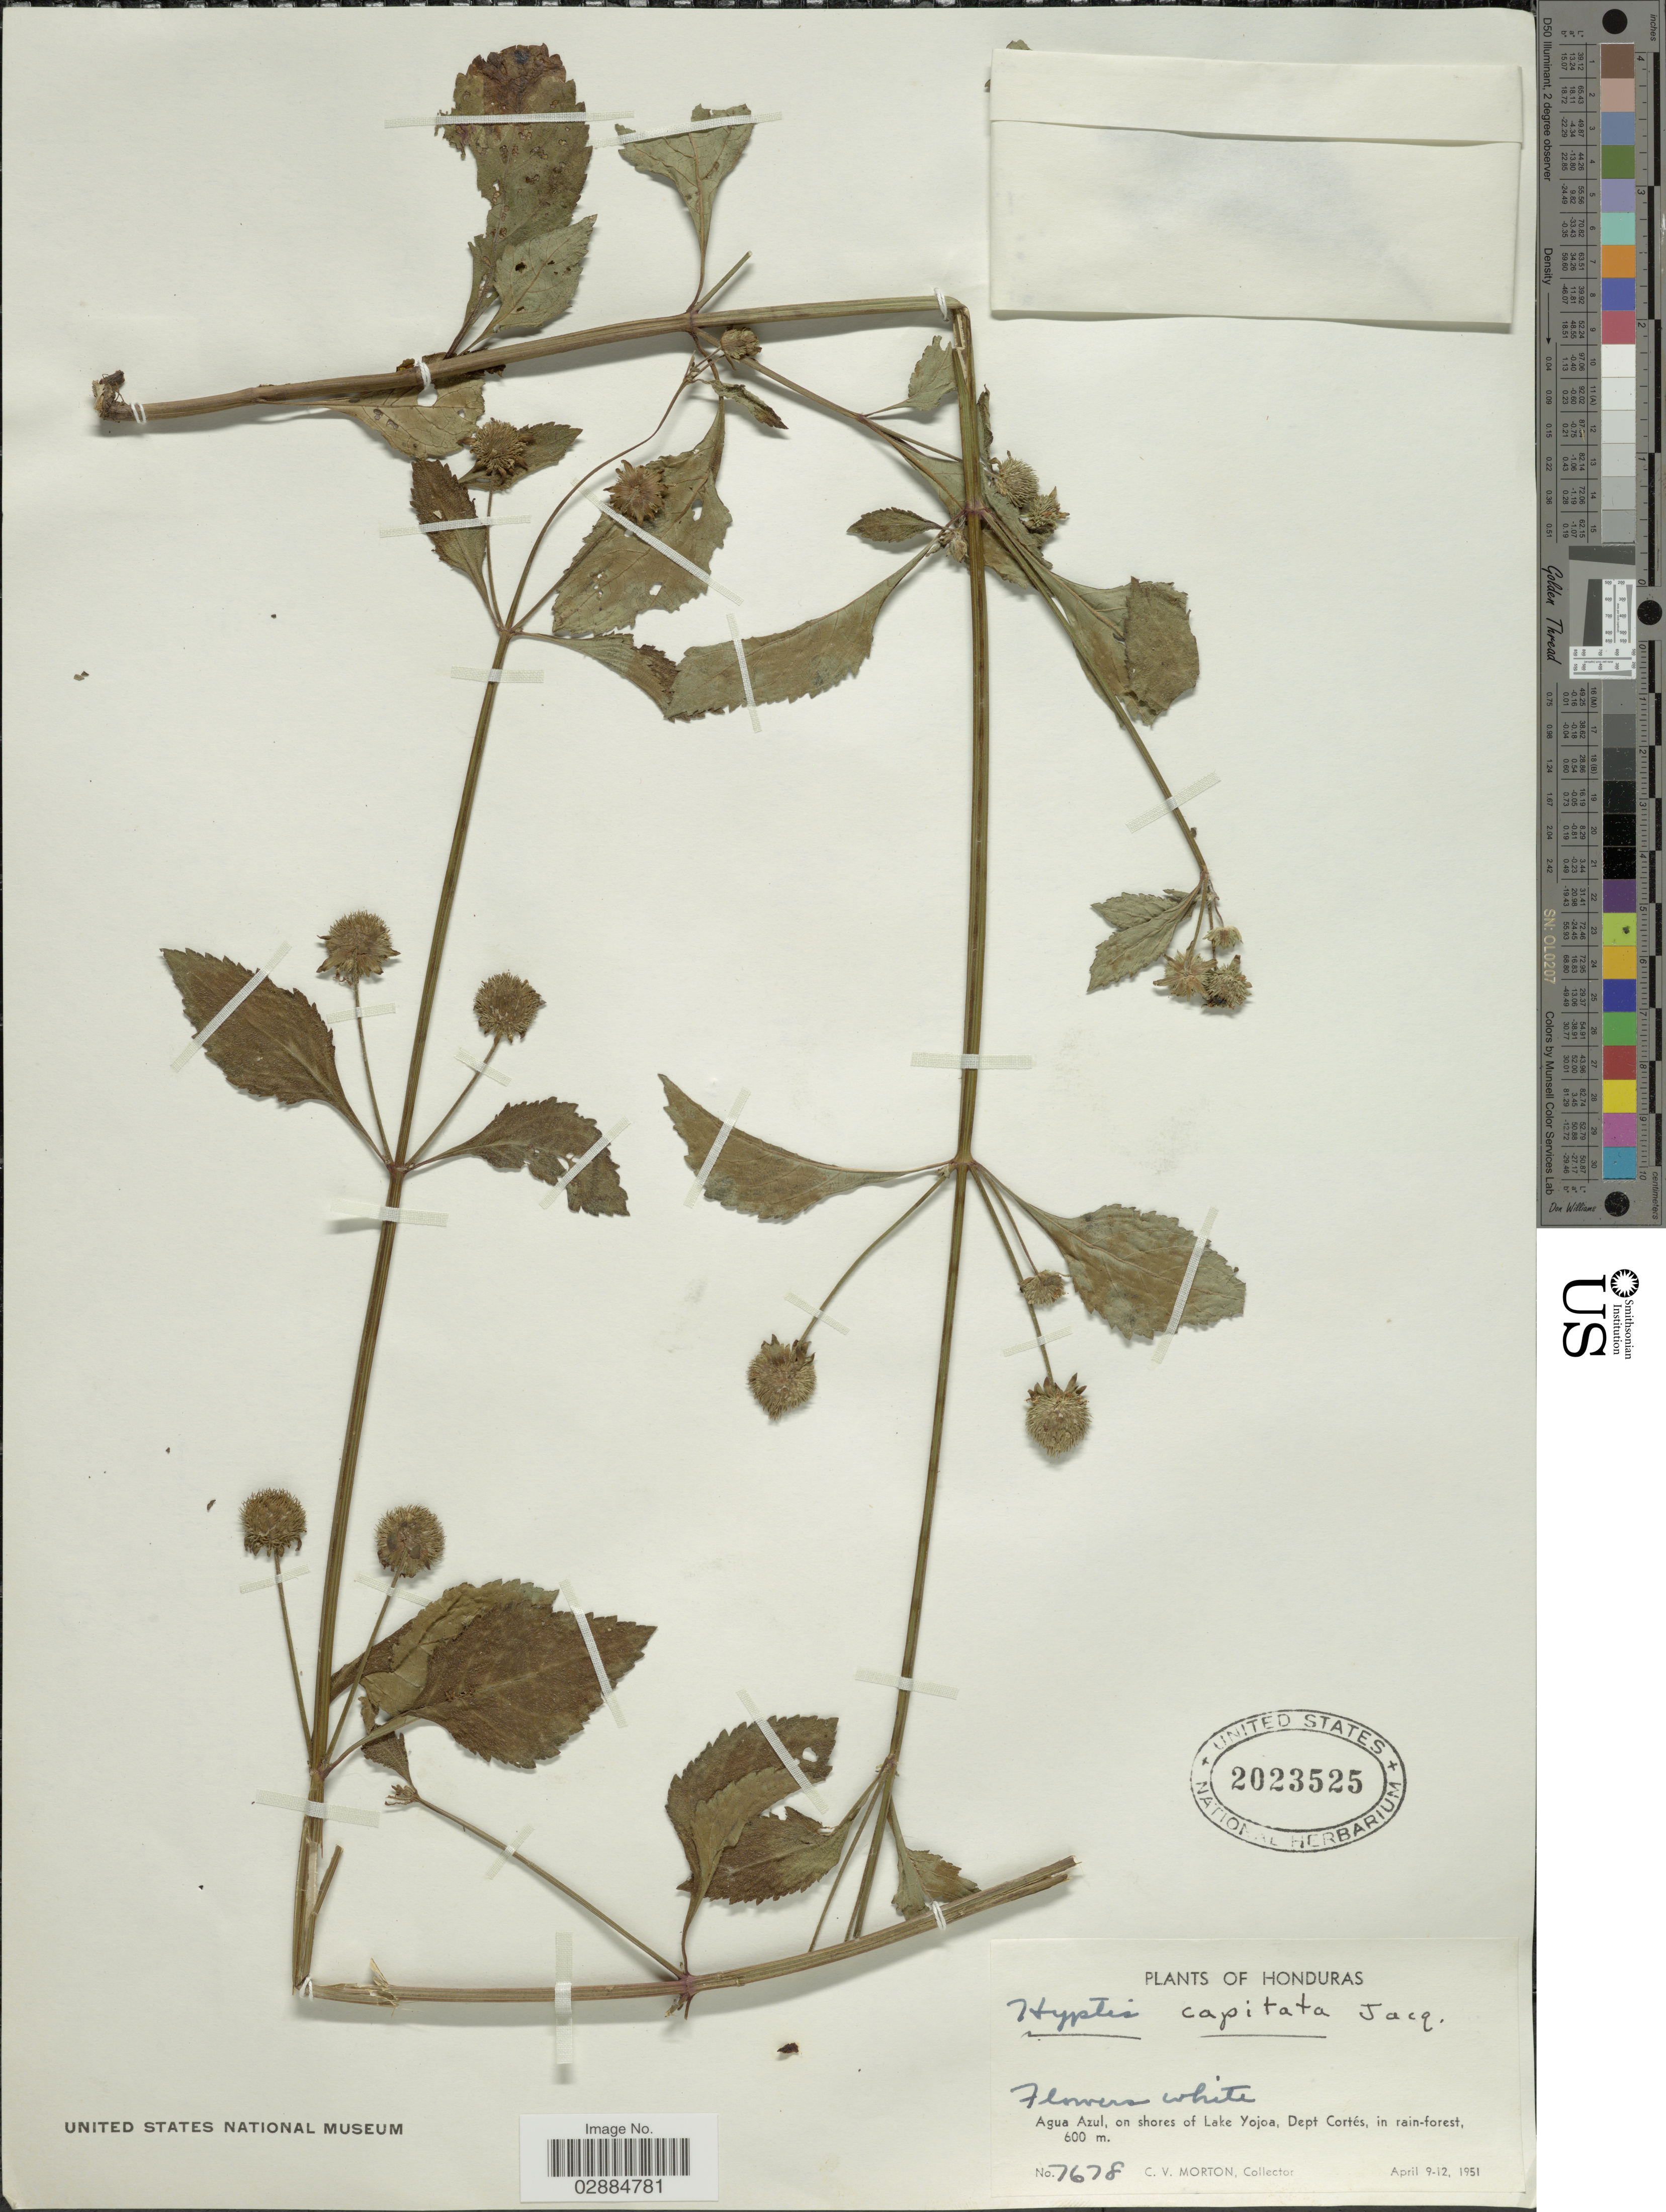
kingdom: Plantae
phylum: Tracheophyta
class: Magnoliopsida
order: Lamiales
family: Lamiaceae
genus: Hyptis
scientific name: Hyptis capitata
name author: Jacq.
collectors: C. V. Morton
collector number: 7678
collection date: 1951-04-09/1951-04-12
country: Honduras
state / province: Cortés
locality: Agua Azul, on shores of Lake Yojoa, Dept. Cortés.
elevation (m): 600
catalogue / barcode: US 2023525